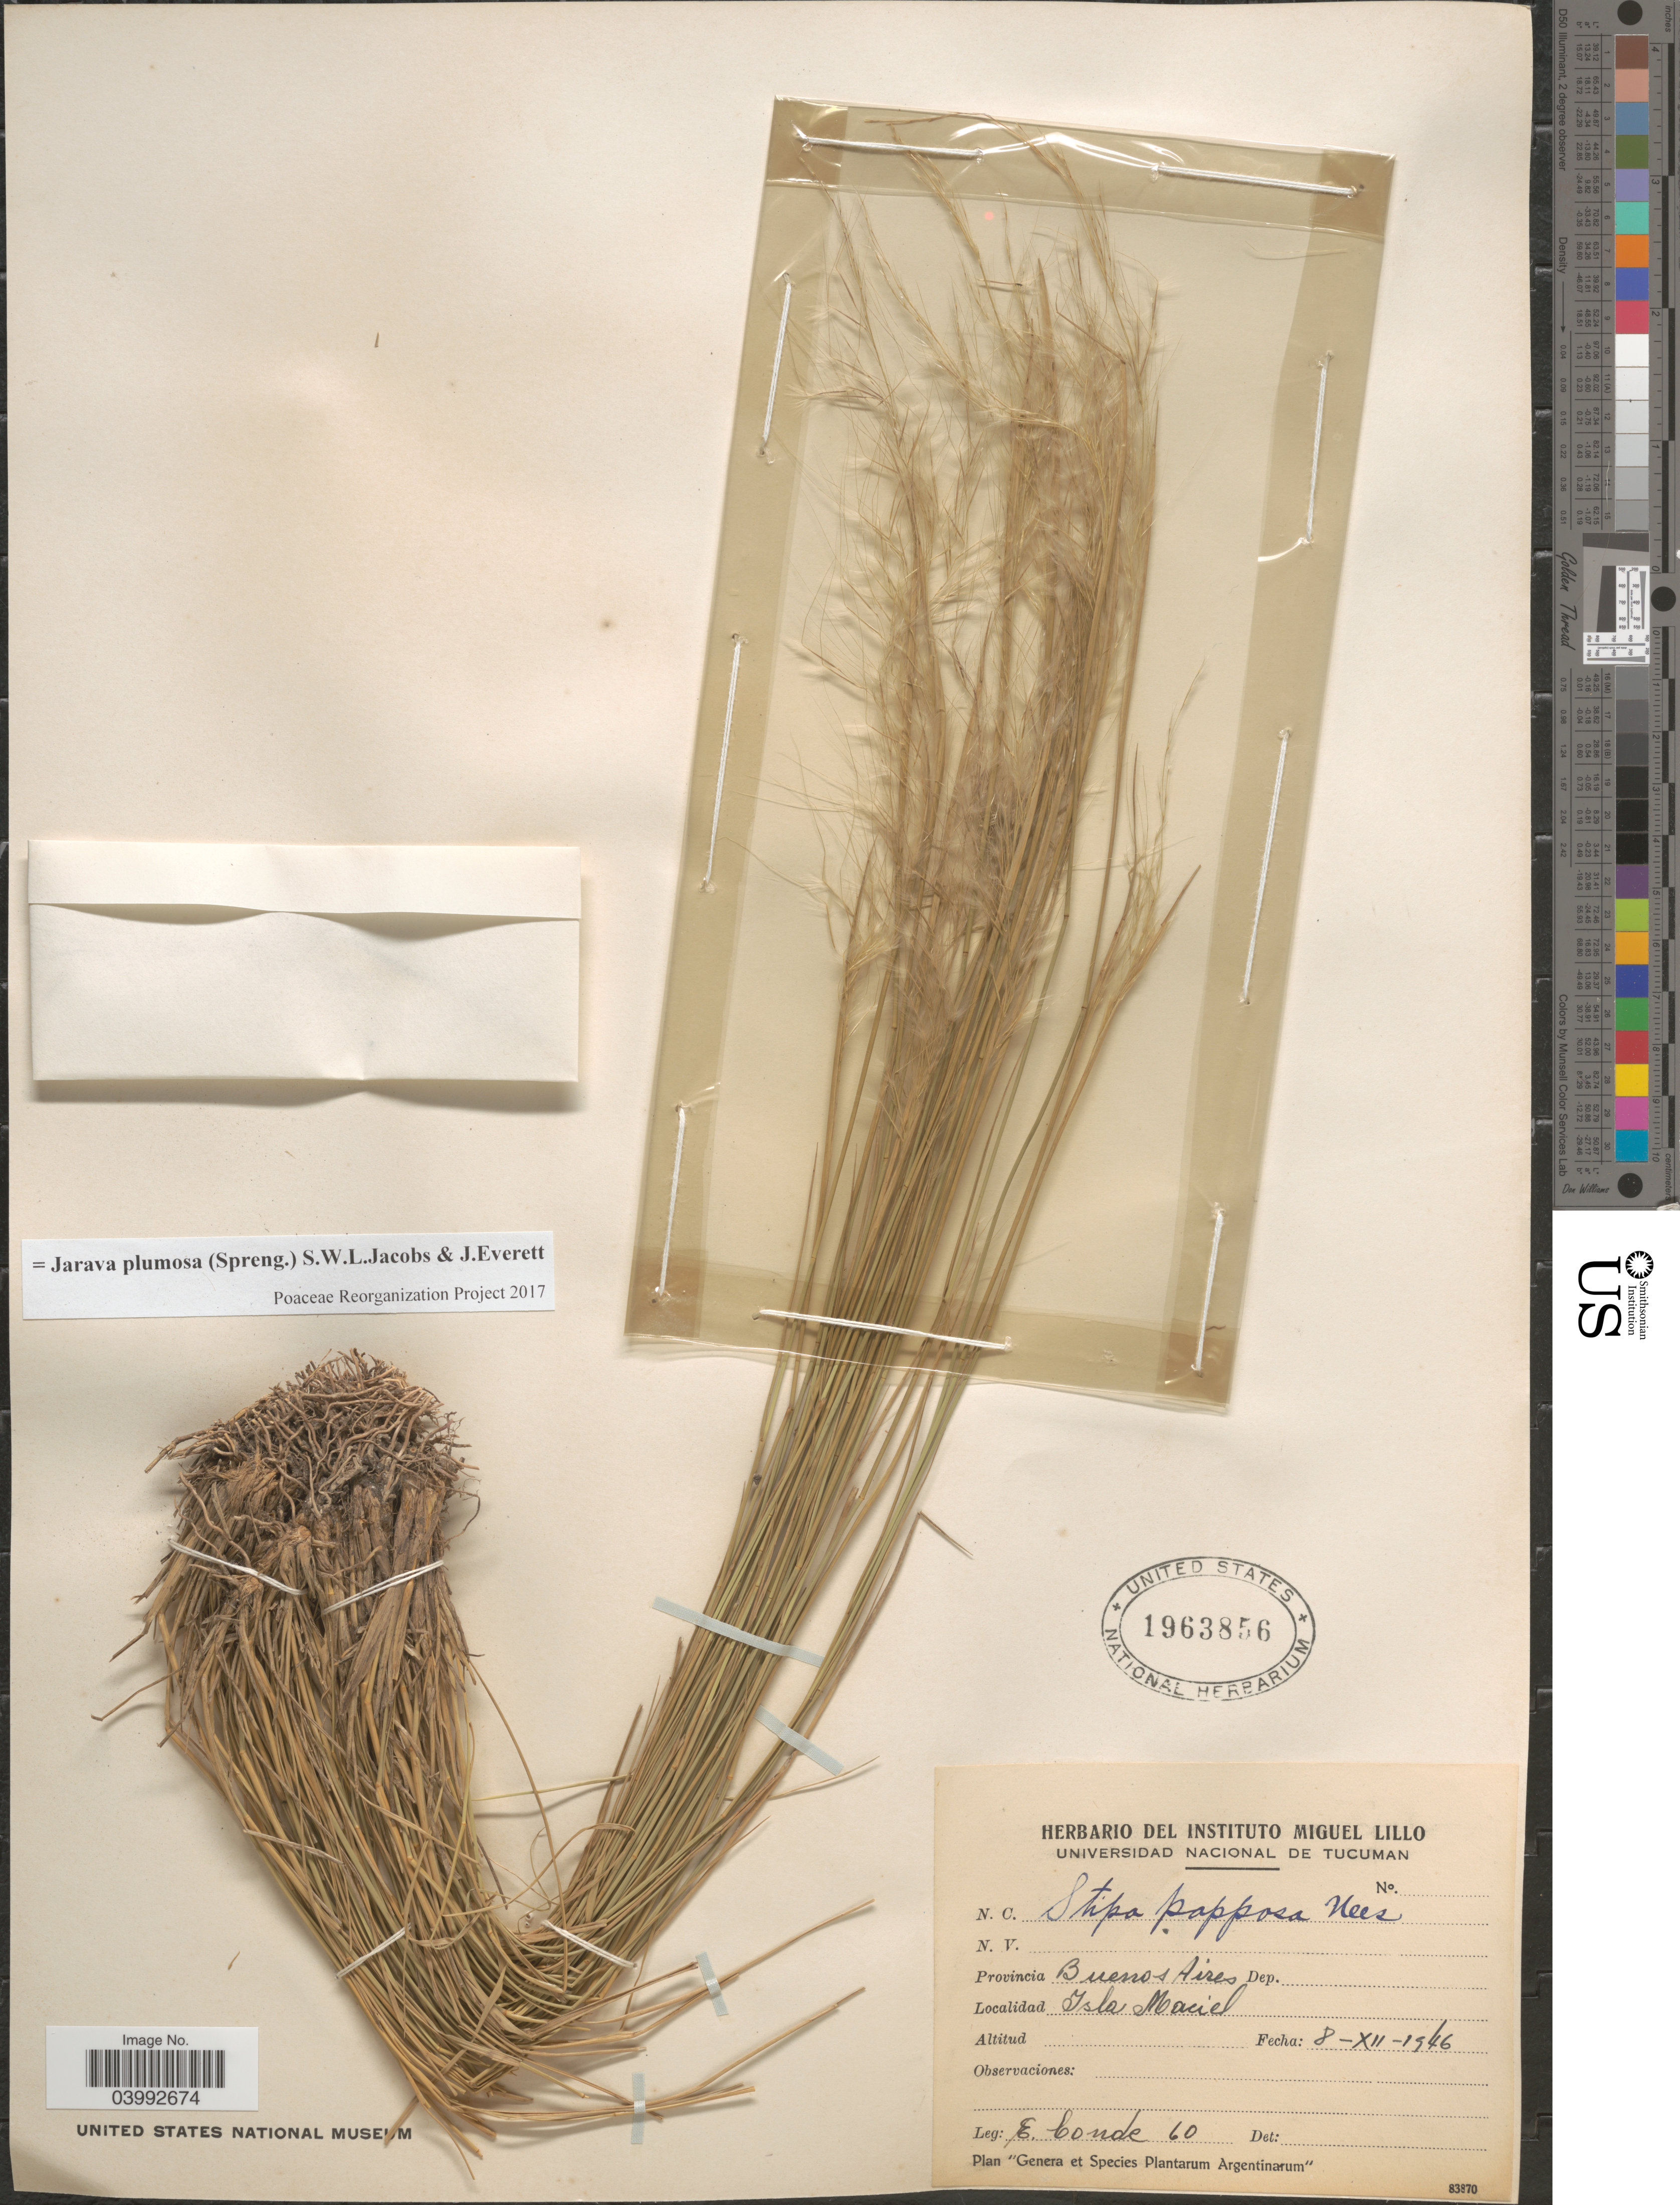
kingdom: Plantae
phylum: Tracheophyta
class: Liliopsida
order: Poales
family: Poaceae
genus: Stipa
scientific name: Stipa papposa Nees, nom. illeg.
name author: Nees in Mart.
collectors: E. Conde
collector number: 60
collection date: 1946-12-08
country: Argentina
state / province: Buenos Aires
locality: Isla Maciel.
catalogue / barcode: US 1963856